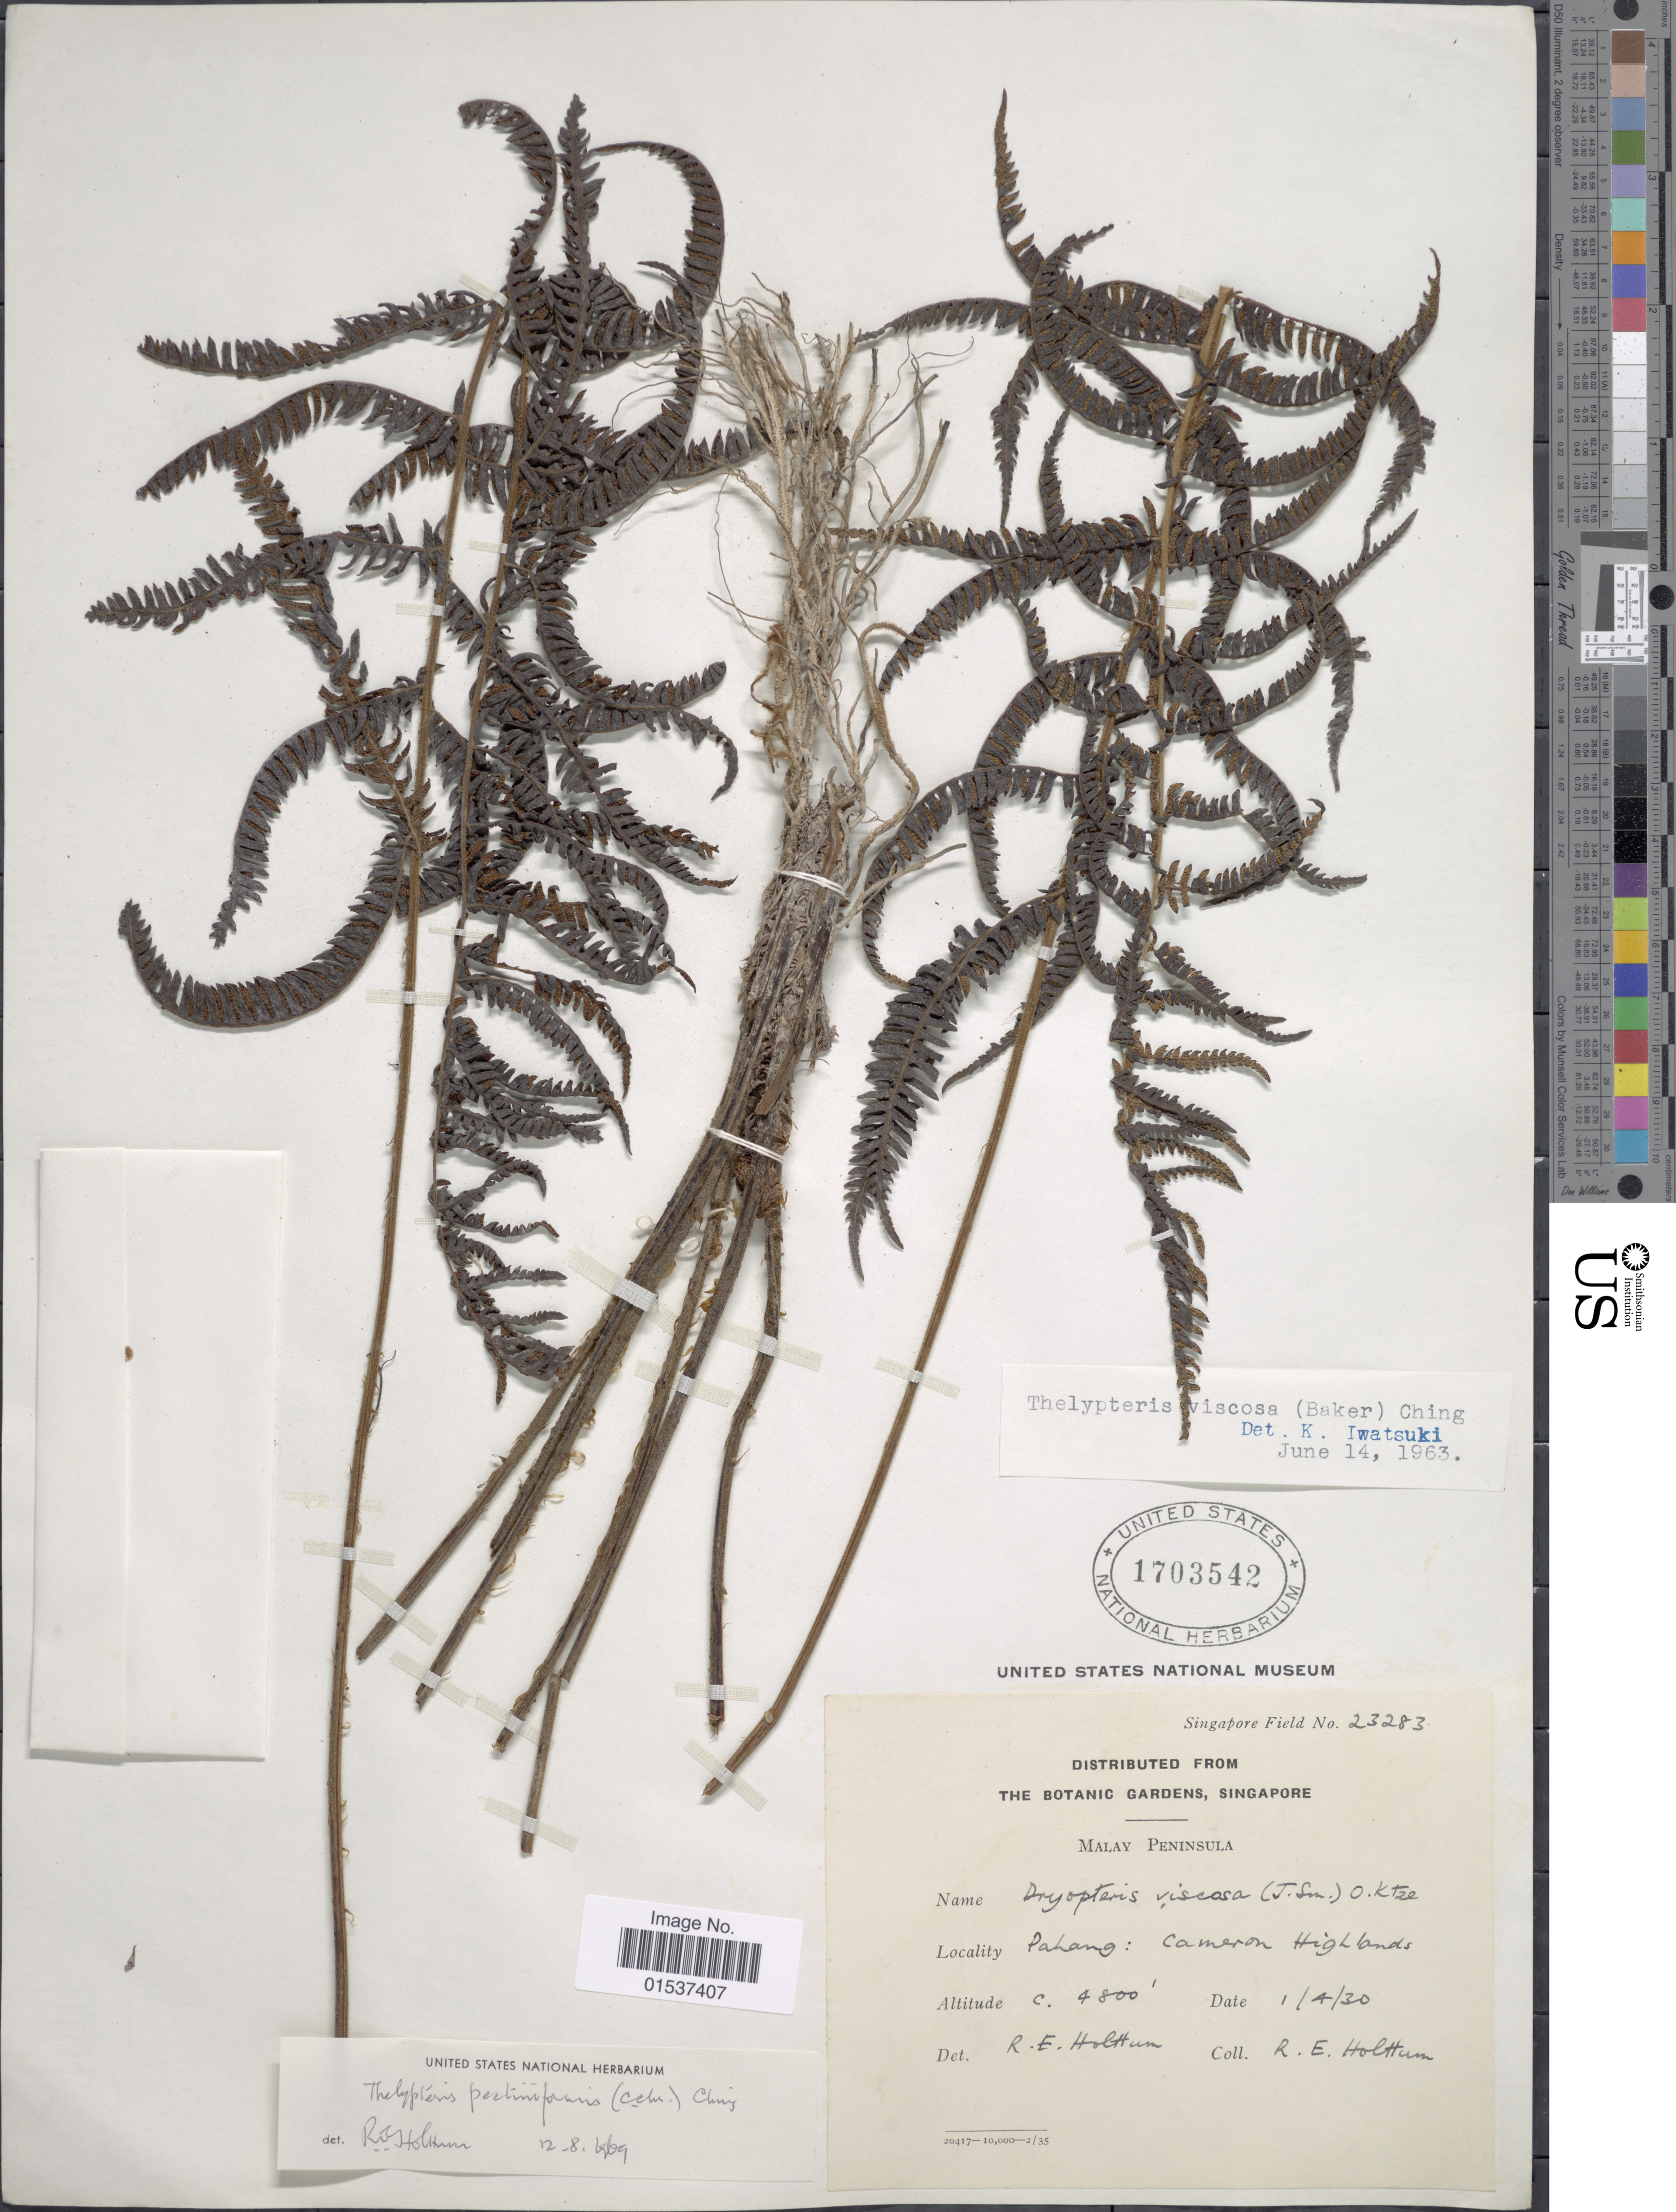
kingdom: Plantae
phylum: Tracheophyta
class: Polypodiopsida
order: Polypodiales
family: Thelypteridaceae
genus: Coryphopteris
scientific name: Coryphopteris pectiniformis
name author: (C. Chr.) Holttum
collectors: R. E. Holttum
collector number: Singapore Field 23283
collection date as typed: Transcribed d/m/y: 1/4/30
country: Malaysia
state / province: Pahang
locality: Malay Peninsula, Pahang: Cameron Highlands.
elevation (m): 1463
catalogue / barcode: US 1703542